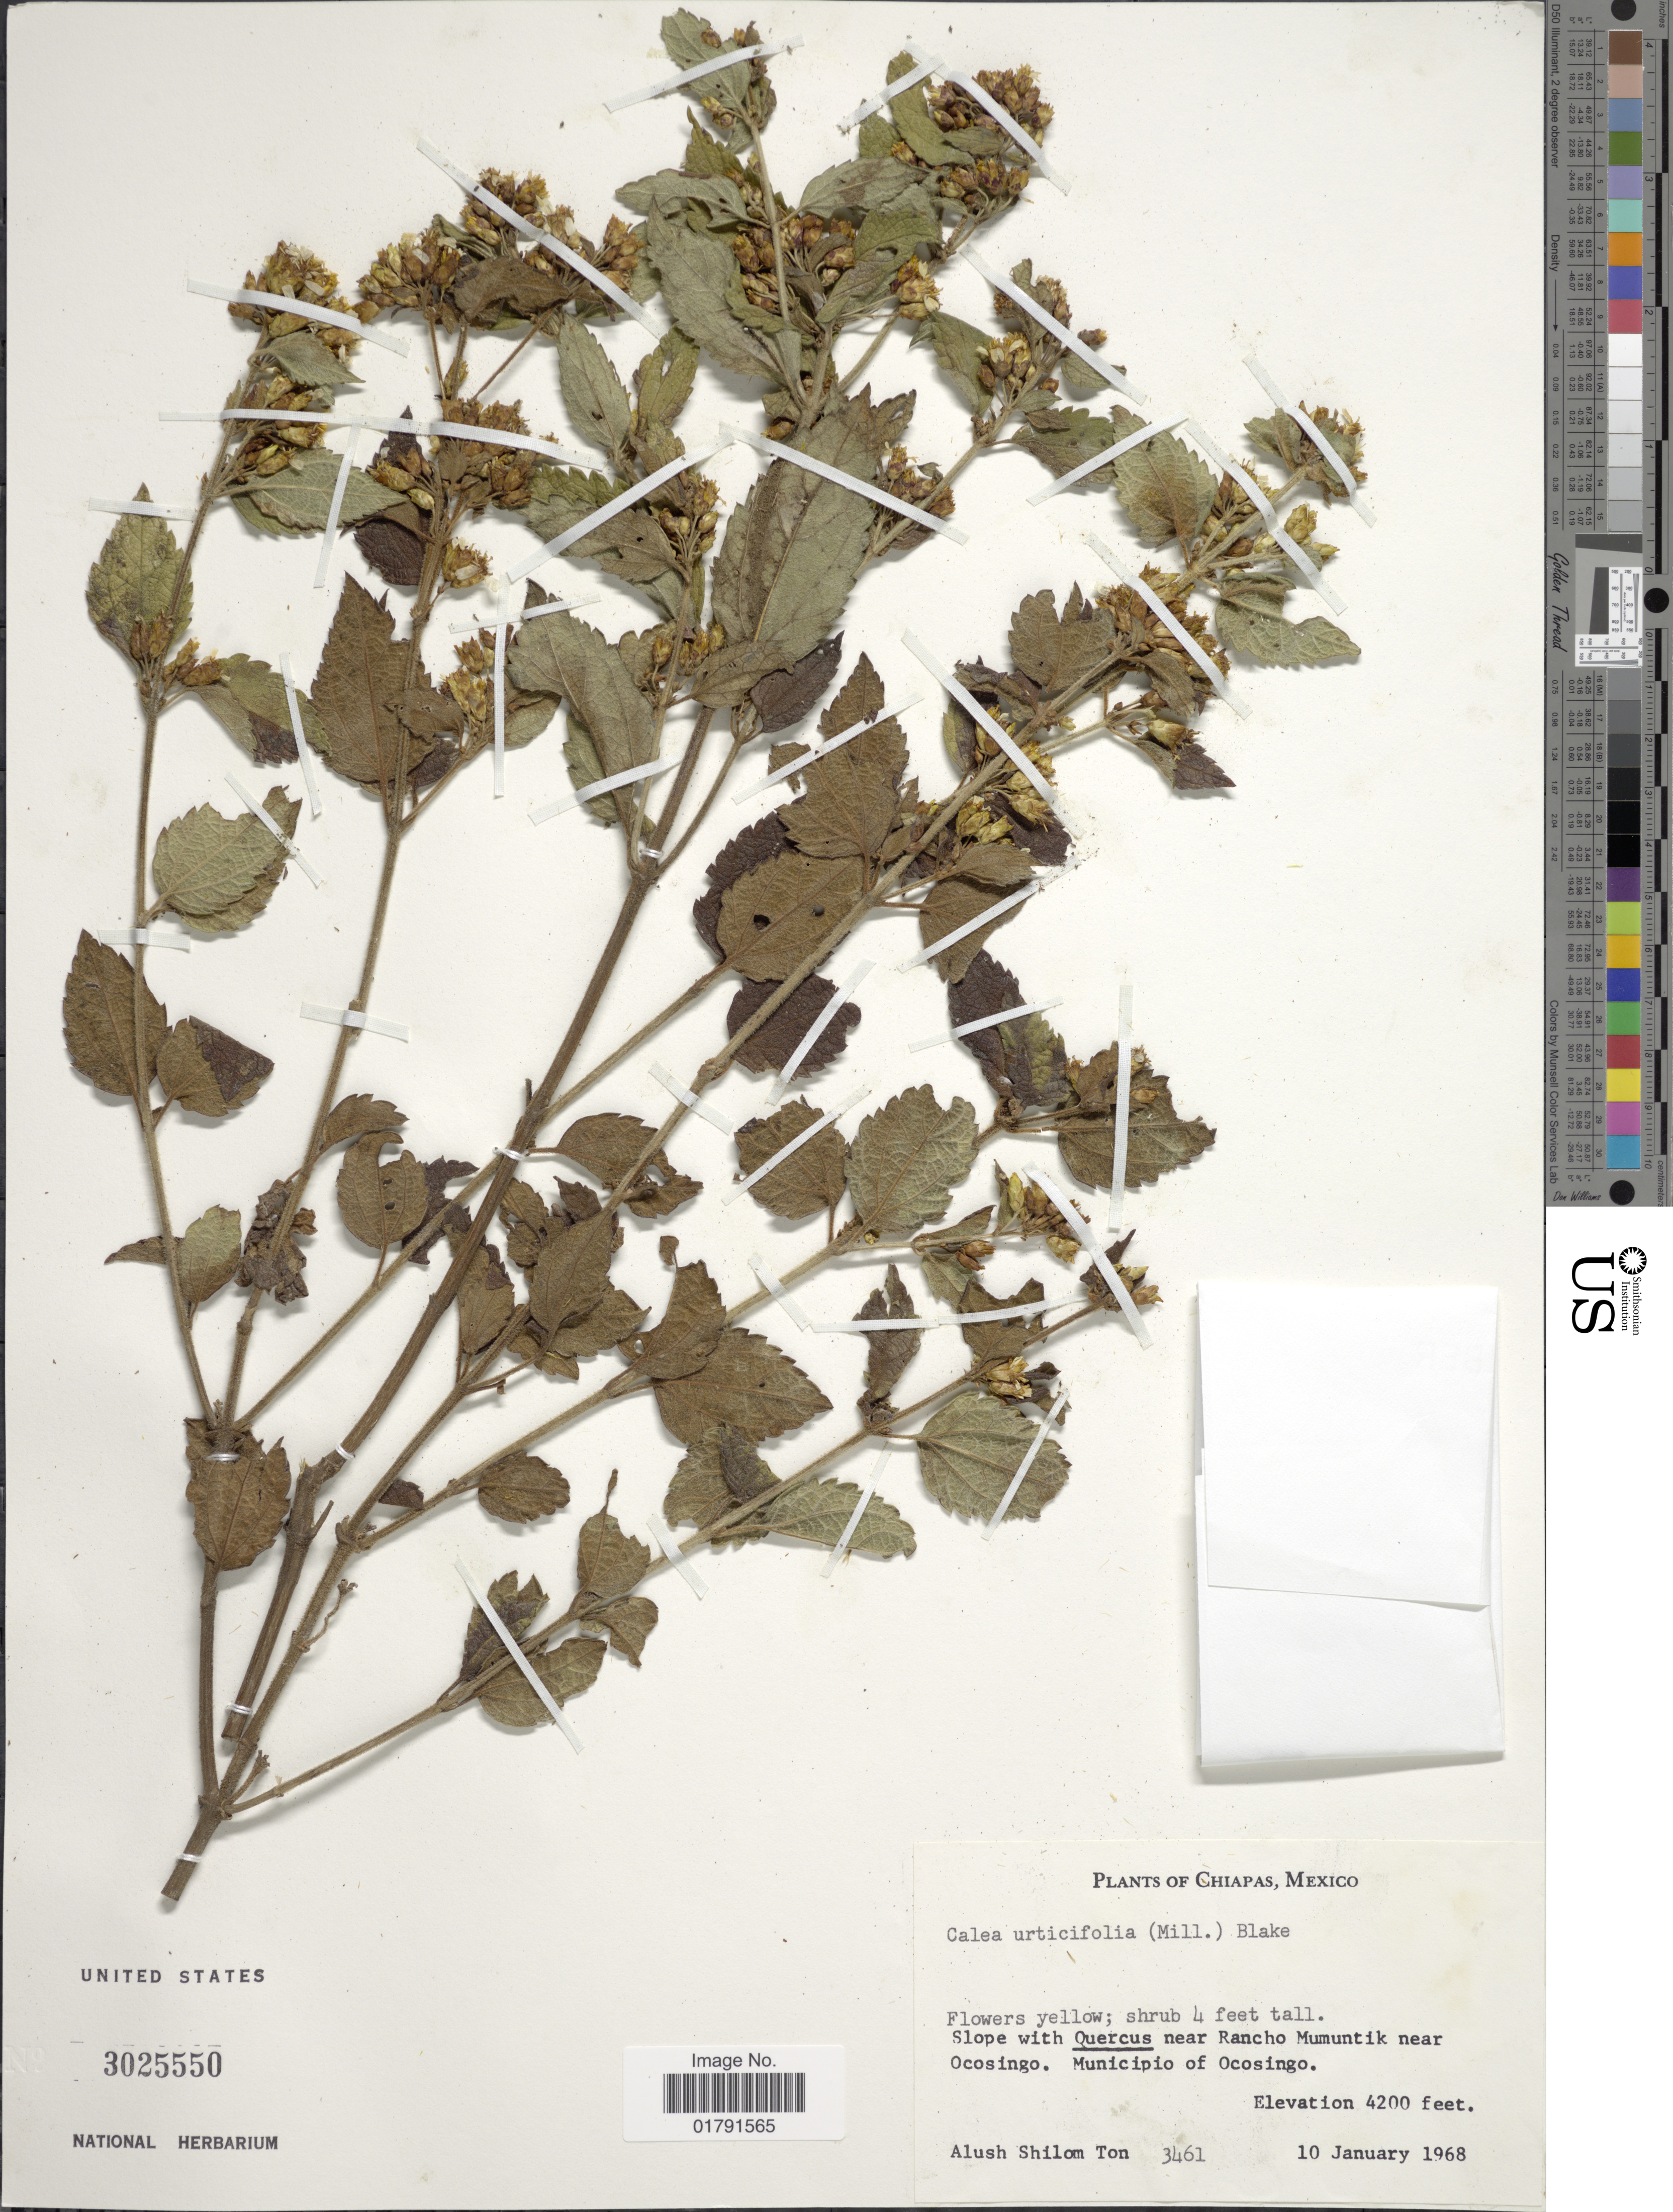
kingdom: Plantae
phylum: Tracheophyta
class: Magnoliopsida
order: Asterales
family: Asteraceae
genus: Calea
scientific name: Calea urticifolia var. urticifolia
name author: (Mill.) DC.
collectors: A. M. Ton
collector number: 3461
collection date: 1968-01-10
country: Mexico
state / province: Chiapas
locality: Near Rancho Mumuntik near Ocosingo, Municipio of Ocosingo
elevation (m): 1280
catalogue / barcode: US 3025550